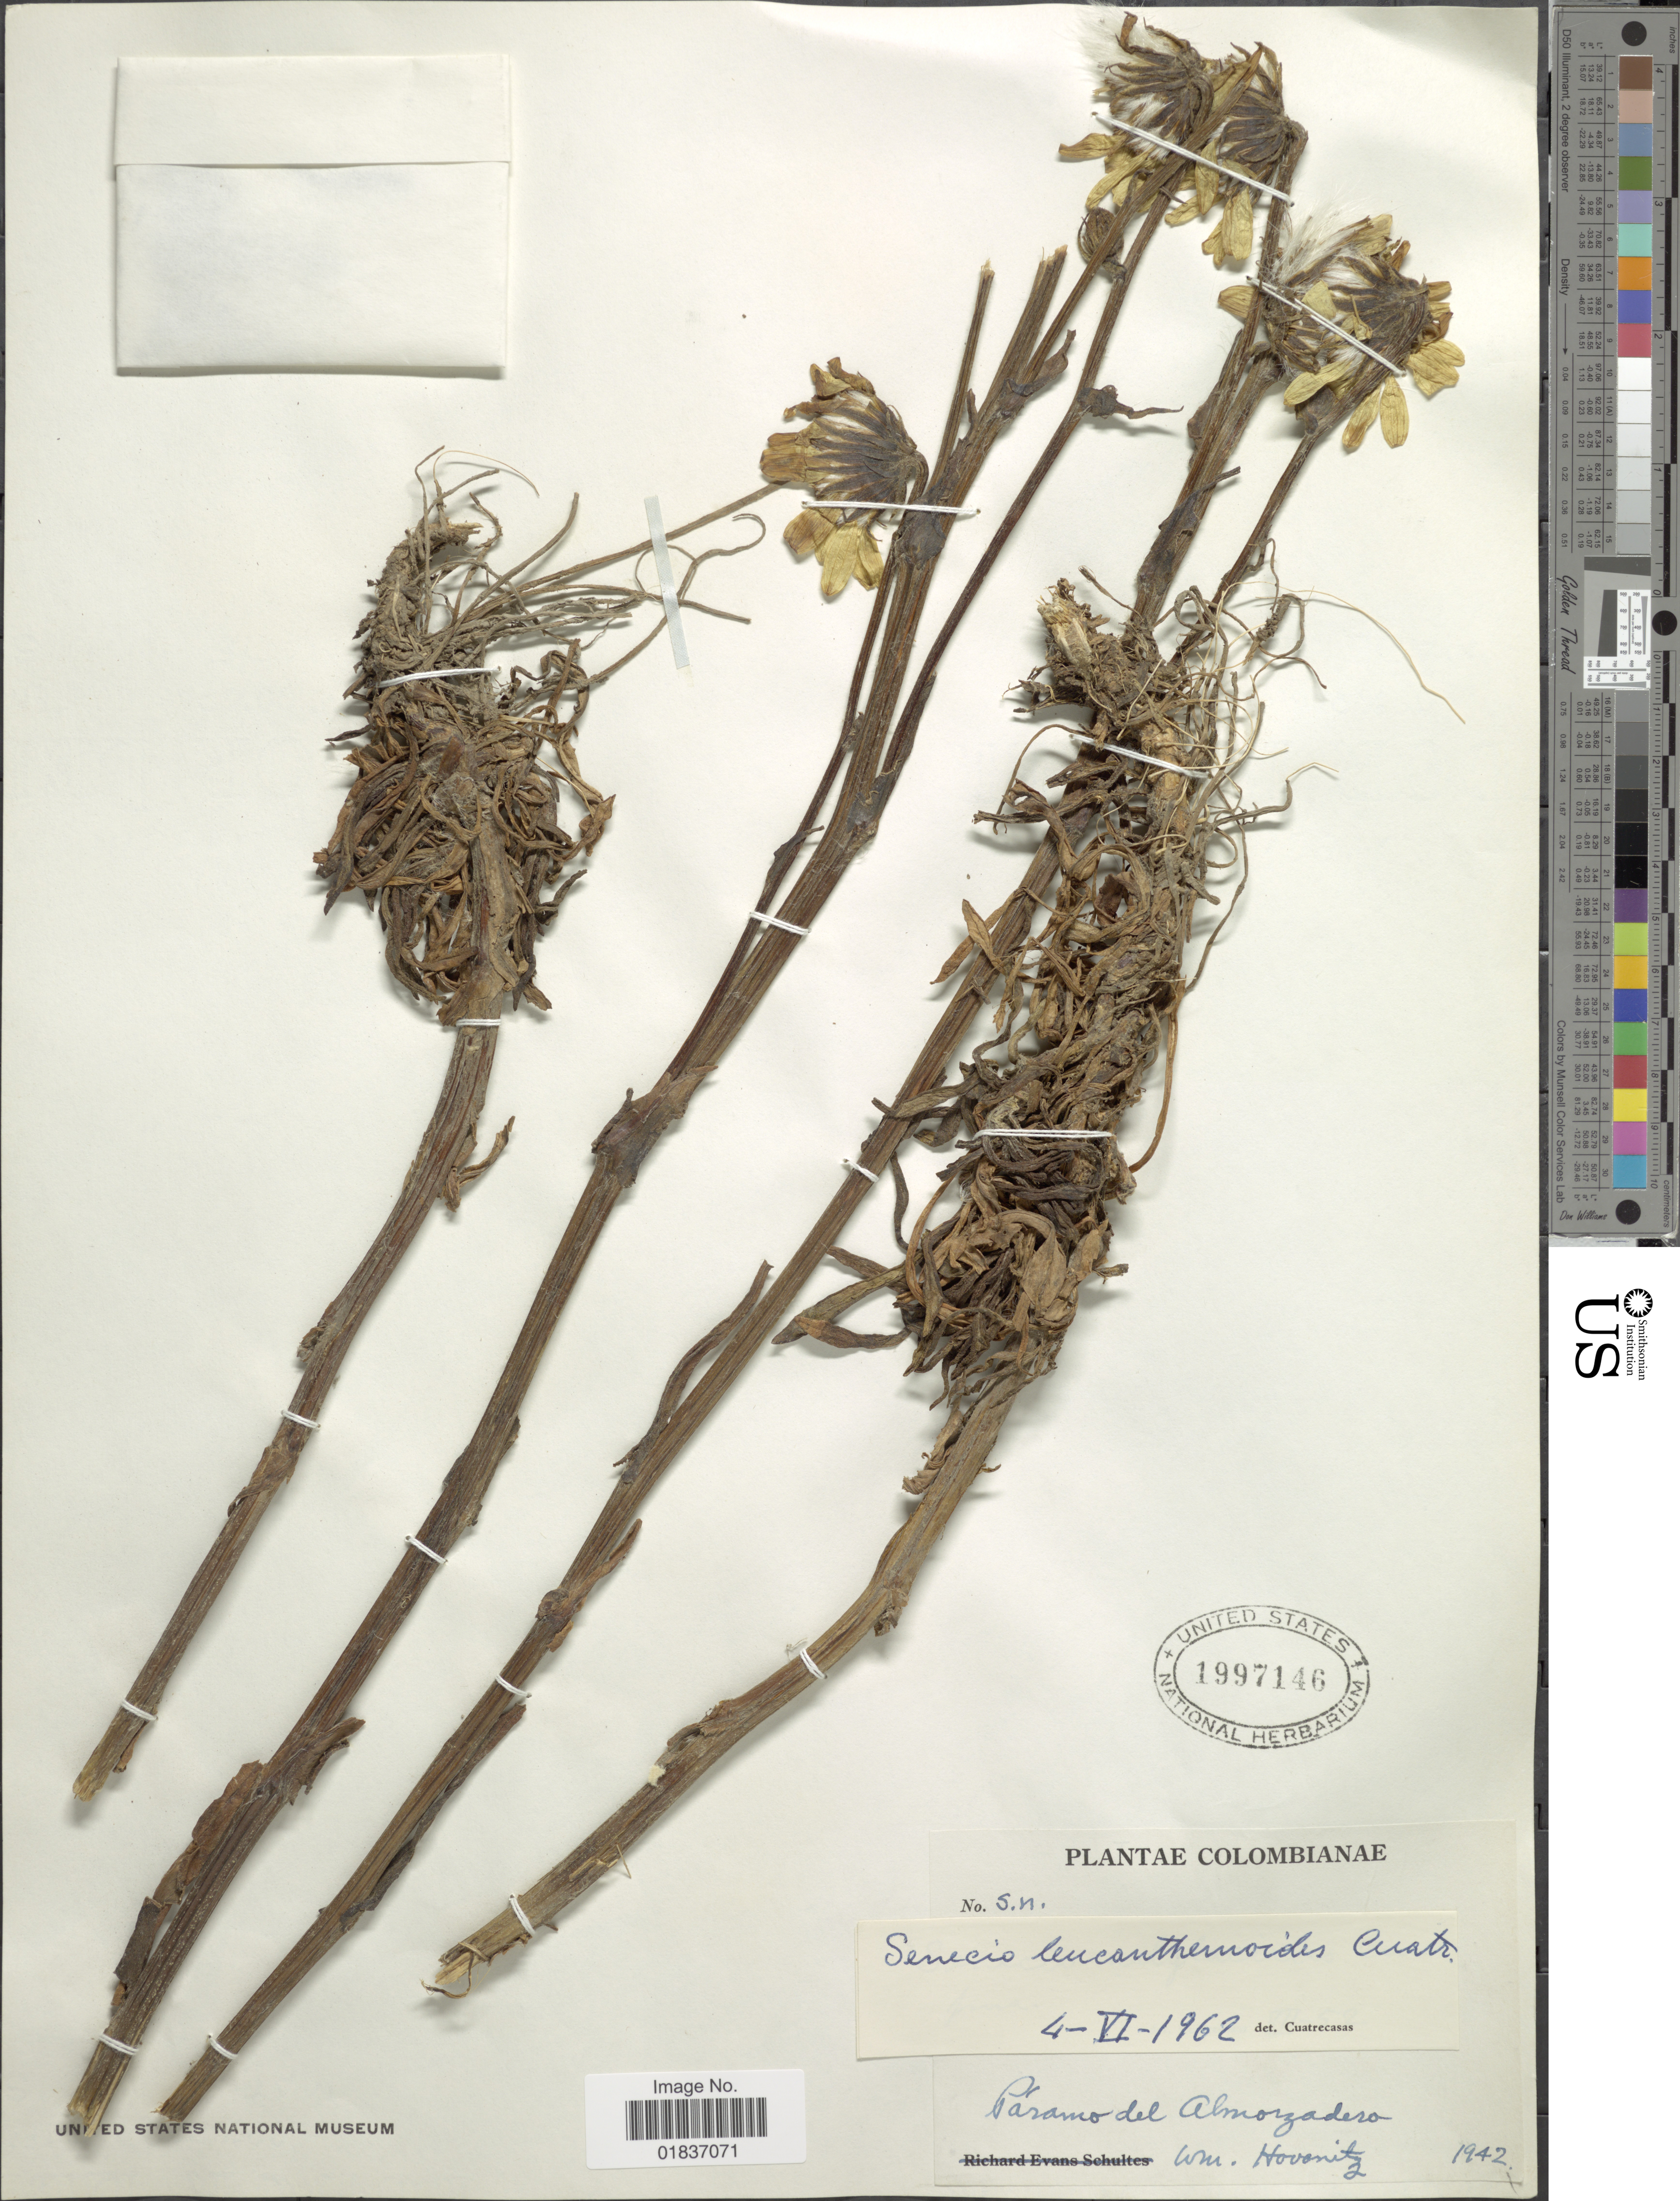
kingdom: Plantae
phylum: Tracheophyta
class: Magnoliopsida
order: Asterales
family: Asteraceae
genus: Senecio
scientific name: Senecio leucanthemioides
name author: Cuatrec.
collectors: W. M. Hovanitz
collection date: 1942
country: Colombia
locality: Paramo de Almorzadero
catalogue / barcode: US 1997146